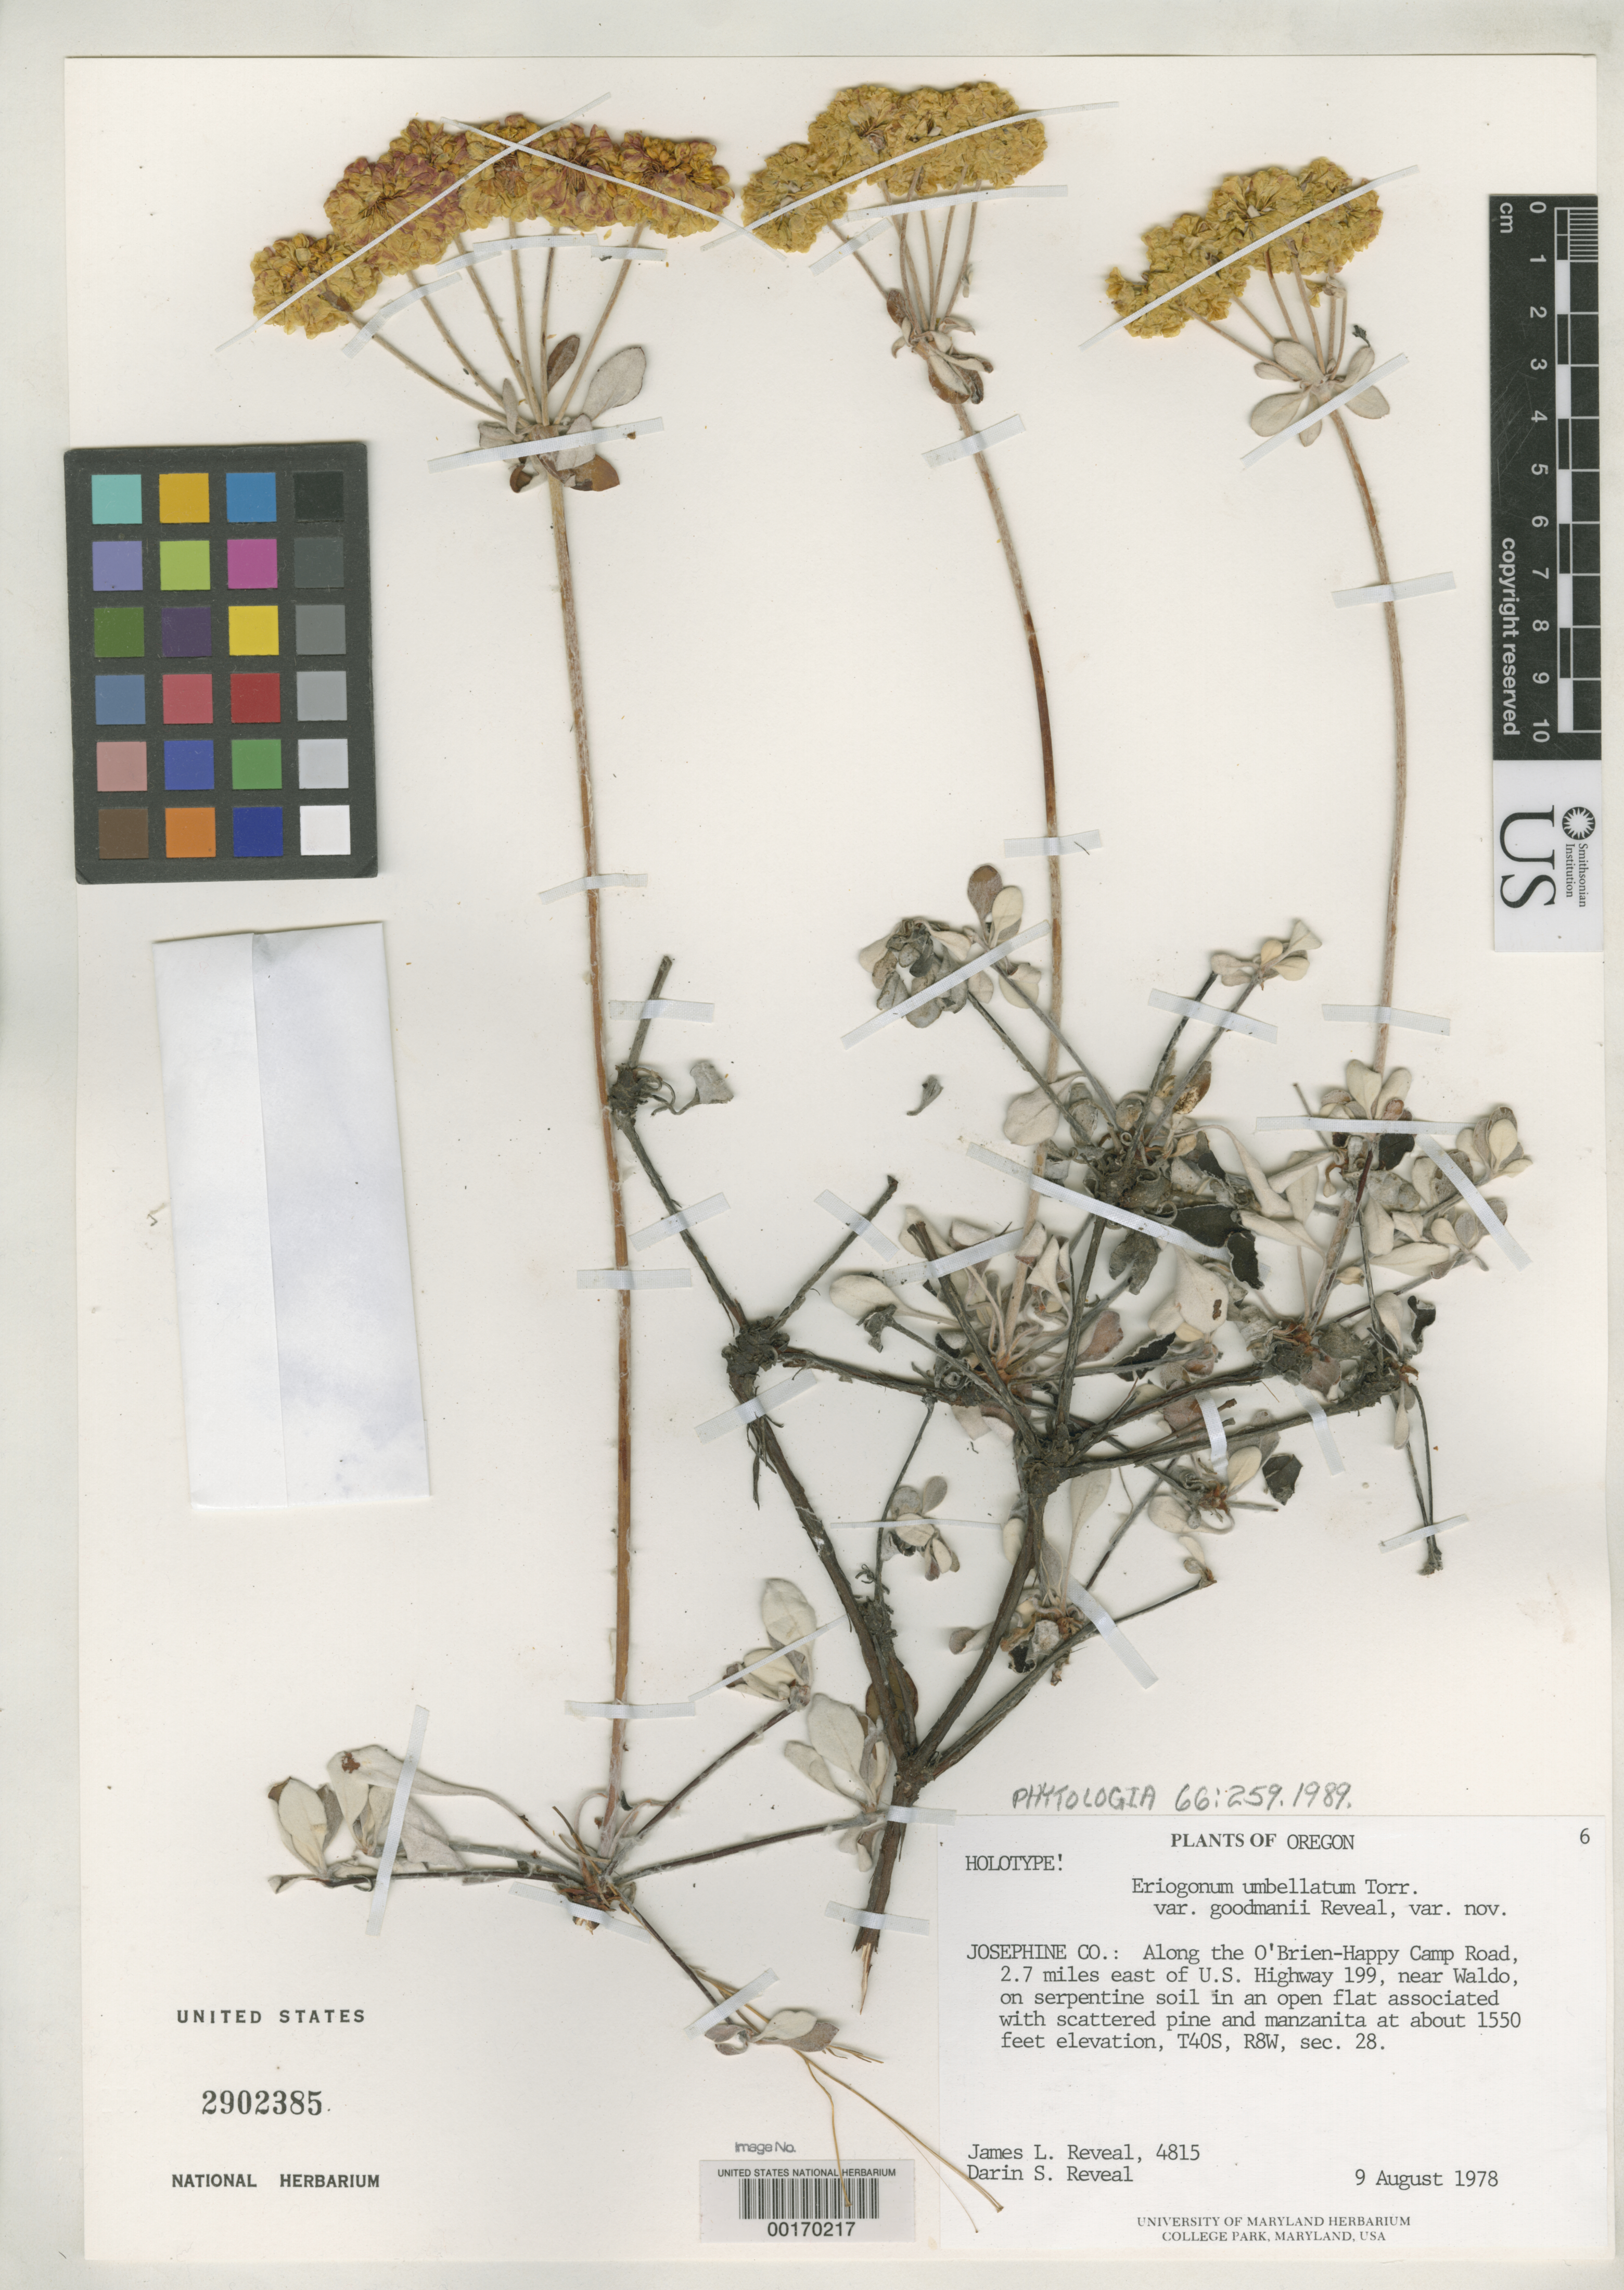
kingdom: Plantae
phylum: Tracheophyta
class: Magnoliopsida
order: Caryophyllales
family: Polygonaceae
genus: Eriogonum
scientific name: Eriogonum umbellatum var. goodmanii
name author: Reveal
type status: Holotype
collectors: J. L. Reveal & D. S. Reveal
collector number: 4815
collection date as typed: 09 Aug 1978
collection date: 1978-08-09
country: United States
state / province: Oregon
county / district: Josephine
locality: Along O'brien-Happy camp road, 2.7 mi E of U.S. highway 199, near Waldo.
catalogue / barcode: US 2902385